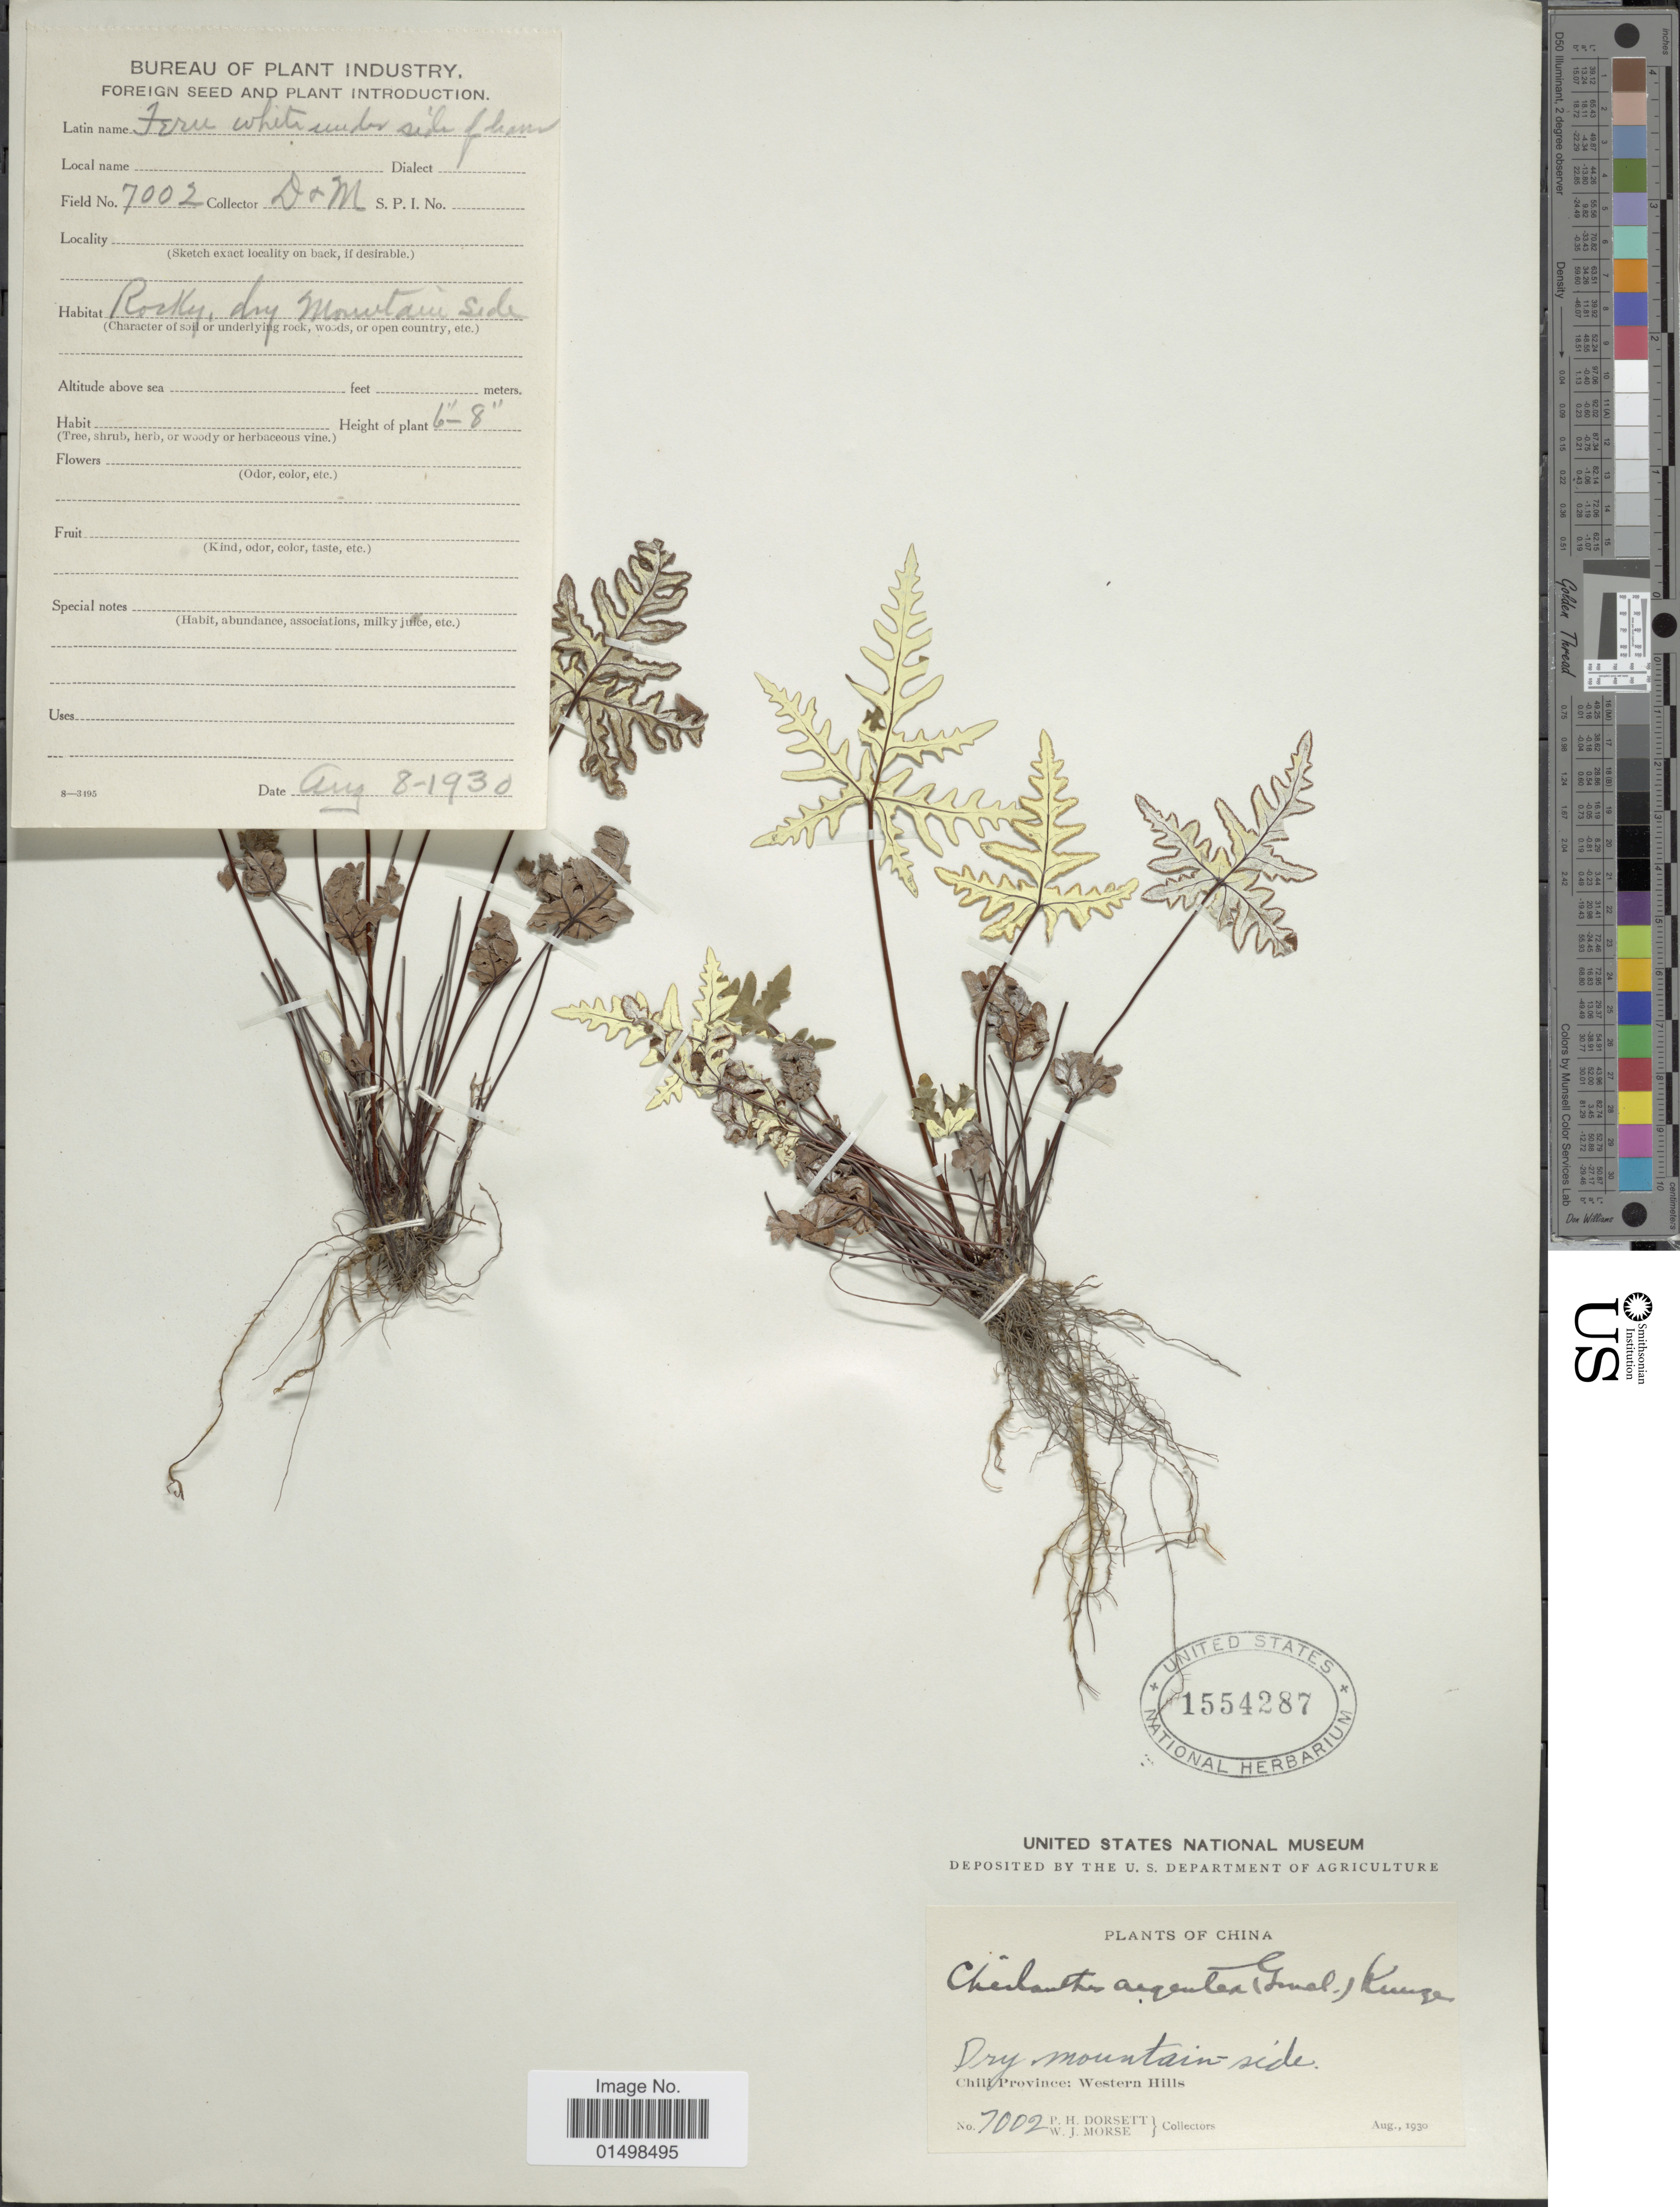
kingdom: Plantae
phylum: Tracheophyta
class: Polypodiopsida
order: Polypodiales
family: Pteridaceae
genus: Aleuritopteris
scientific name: Aleuritopteris argentea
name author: (S.G. Gmel.) Fée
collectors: P. H. Dorsett & W. J. Morse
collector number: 7002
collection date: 1930-08-08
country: China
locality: Plants of China. Chili Province: Western Hills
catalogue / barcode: US 1554287